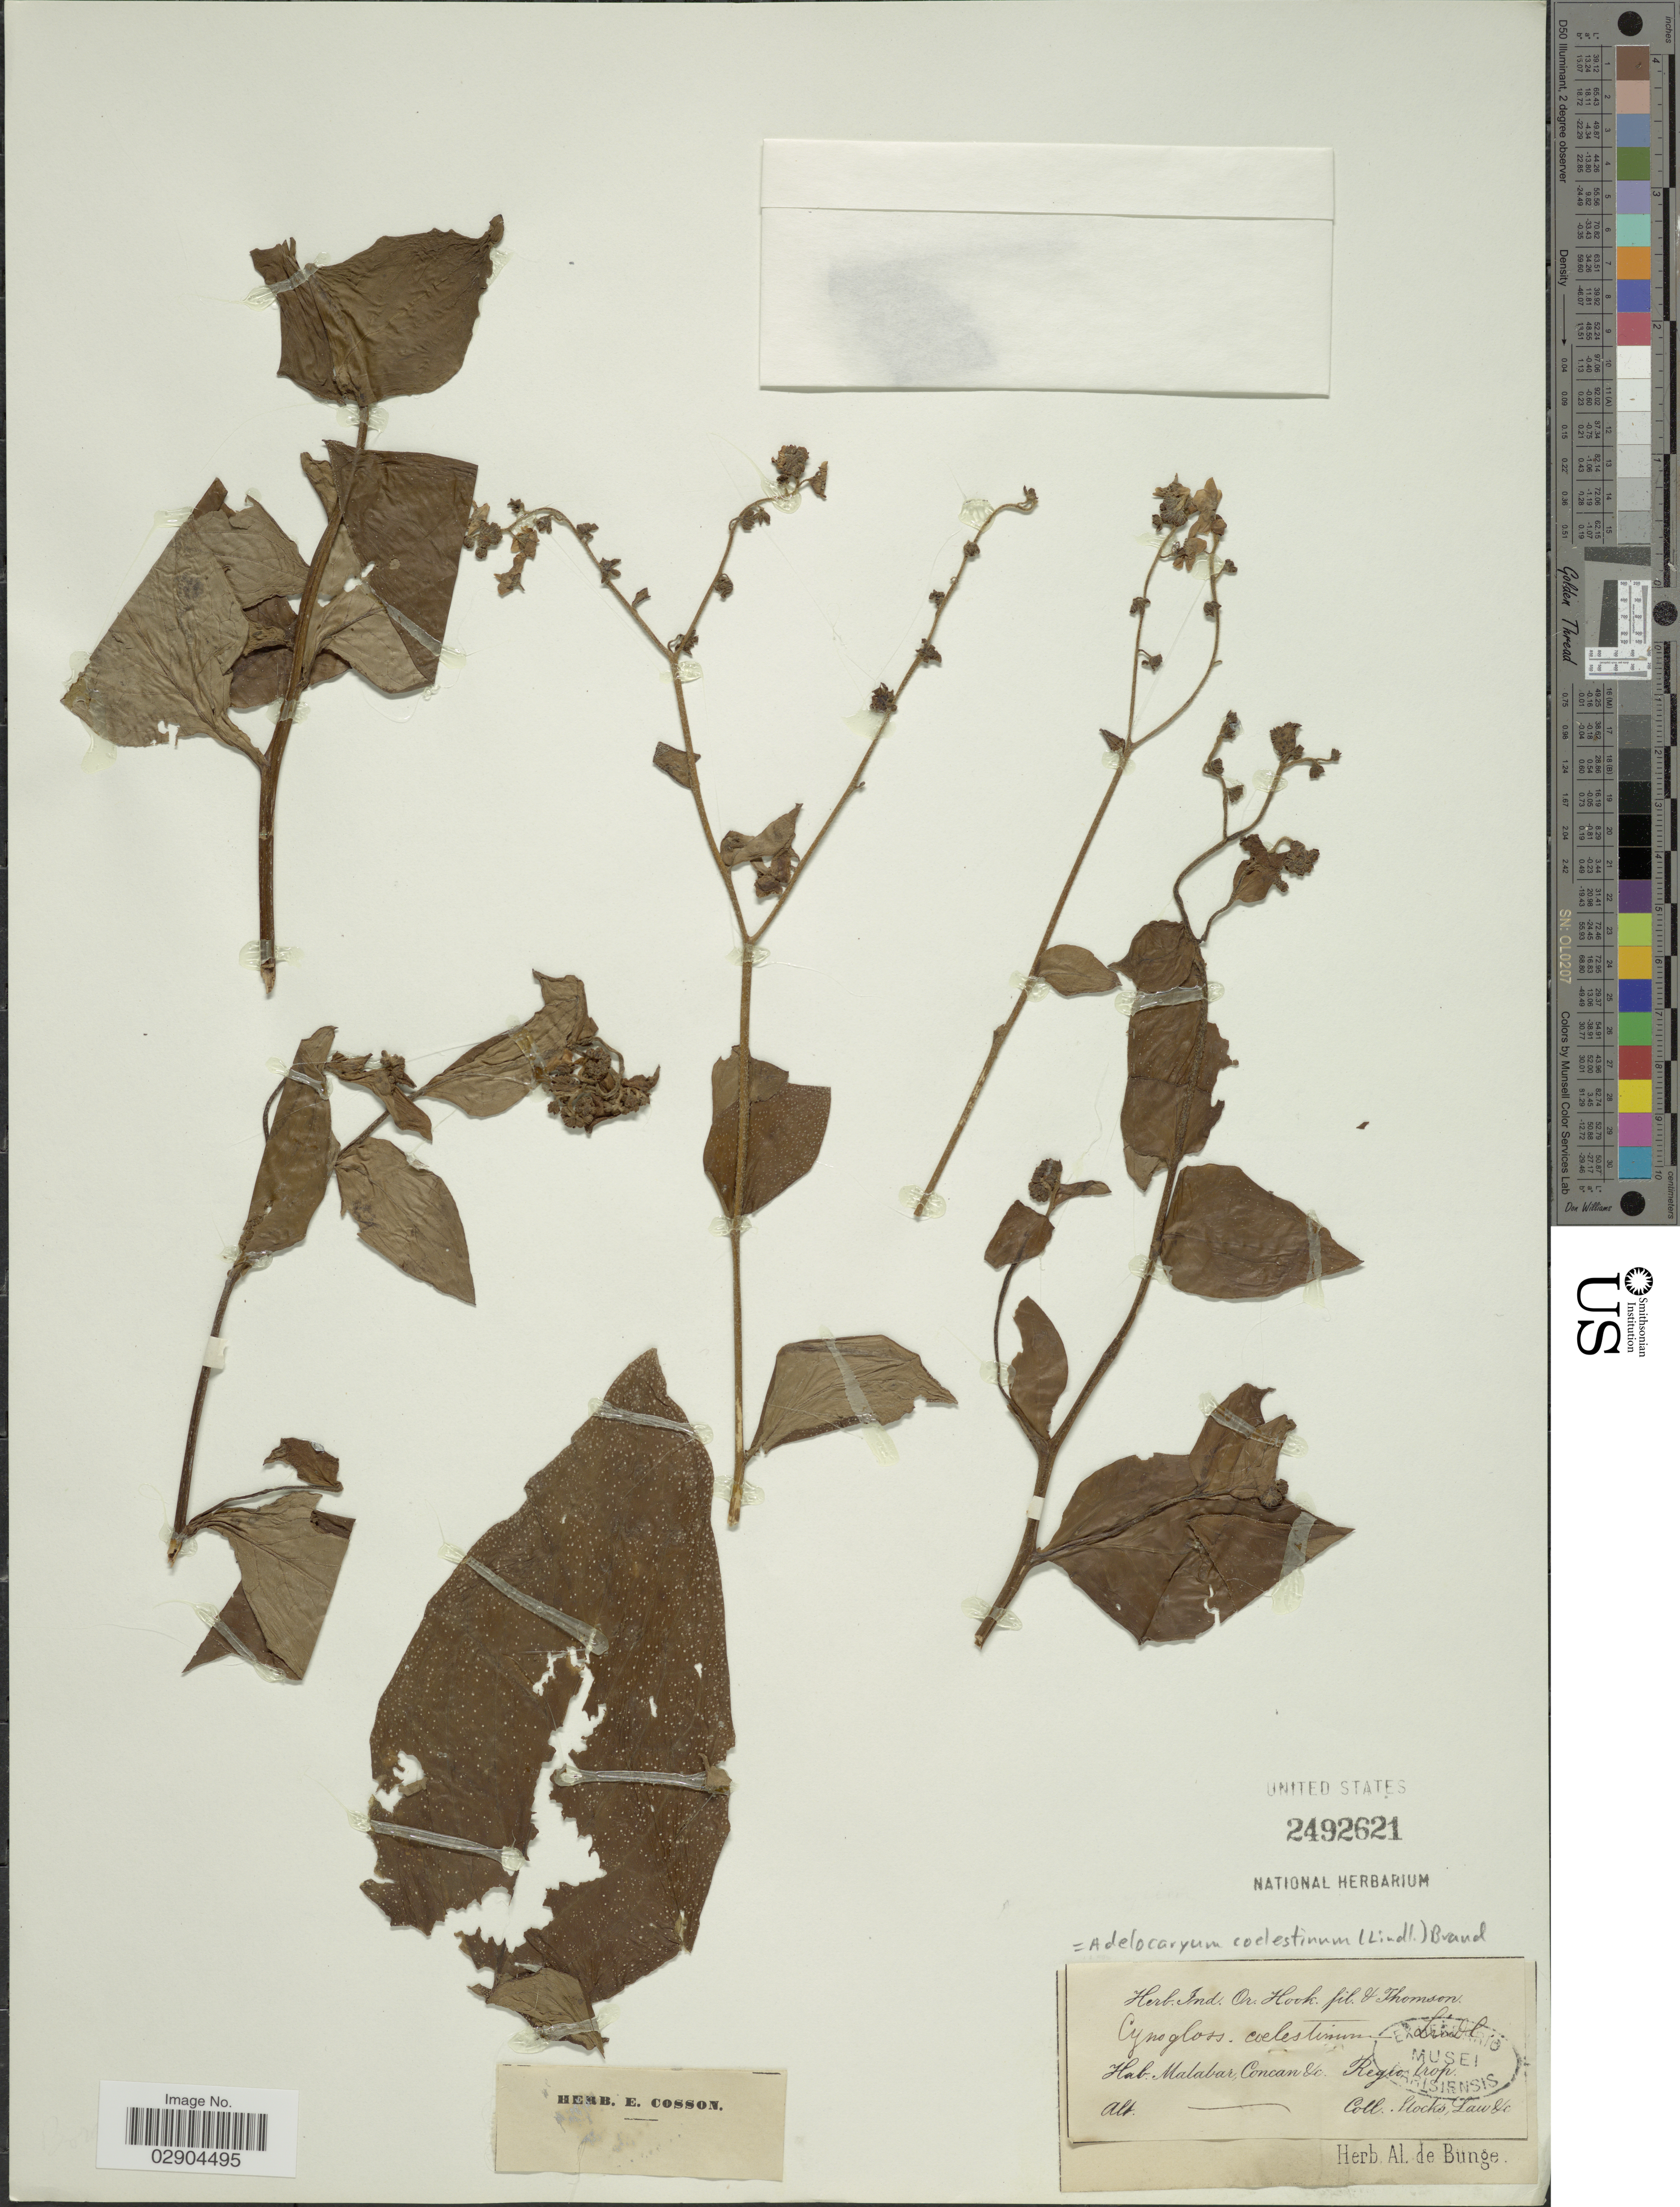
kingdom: Plantae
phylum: Tracheophyta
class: Magnoliopsida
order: Boraginales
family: Boraginaceae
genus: Adelocaryum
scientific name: Adelocaryum coelestinum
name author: (Lindl.) Brand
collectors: Stocks, -- & -. Law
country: India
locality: Malabar, Concan &c. Regio trop.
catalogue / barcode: US 2492621